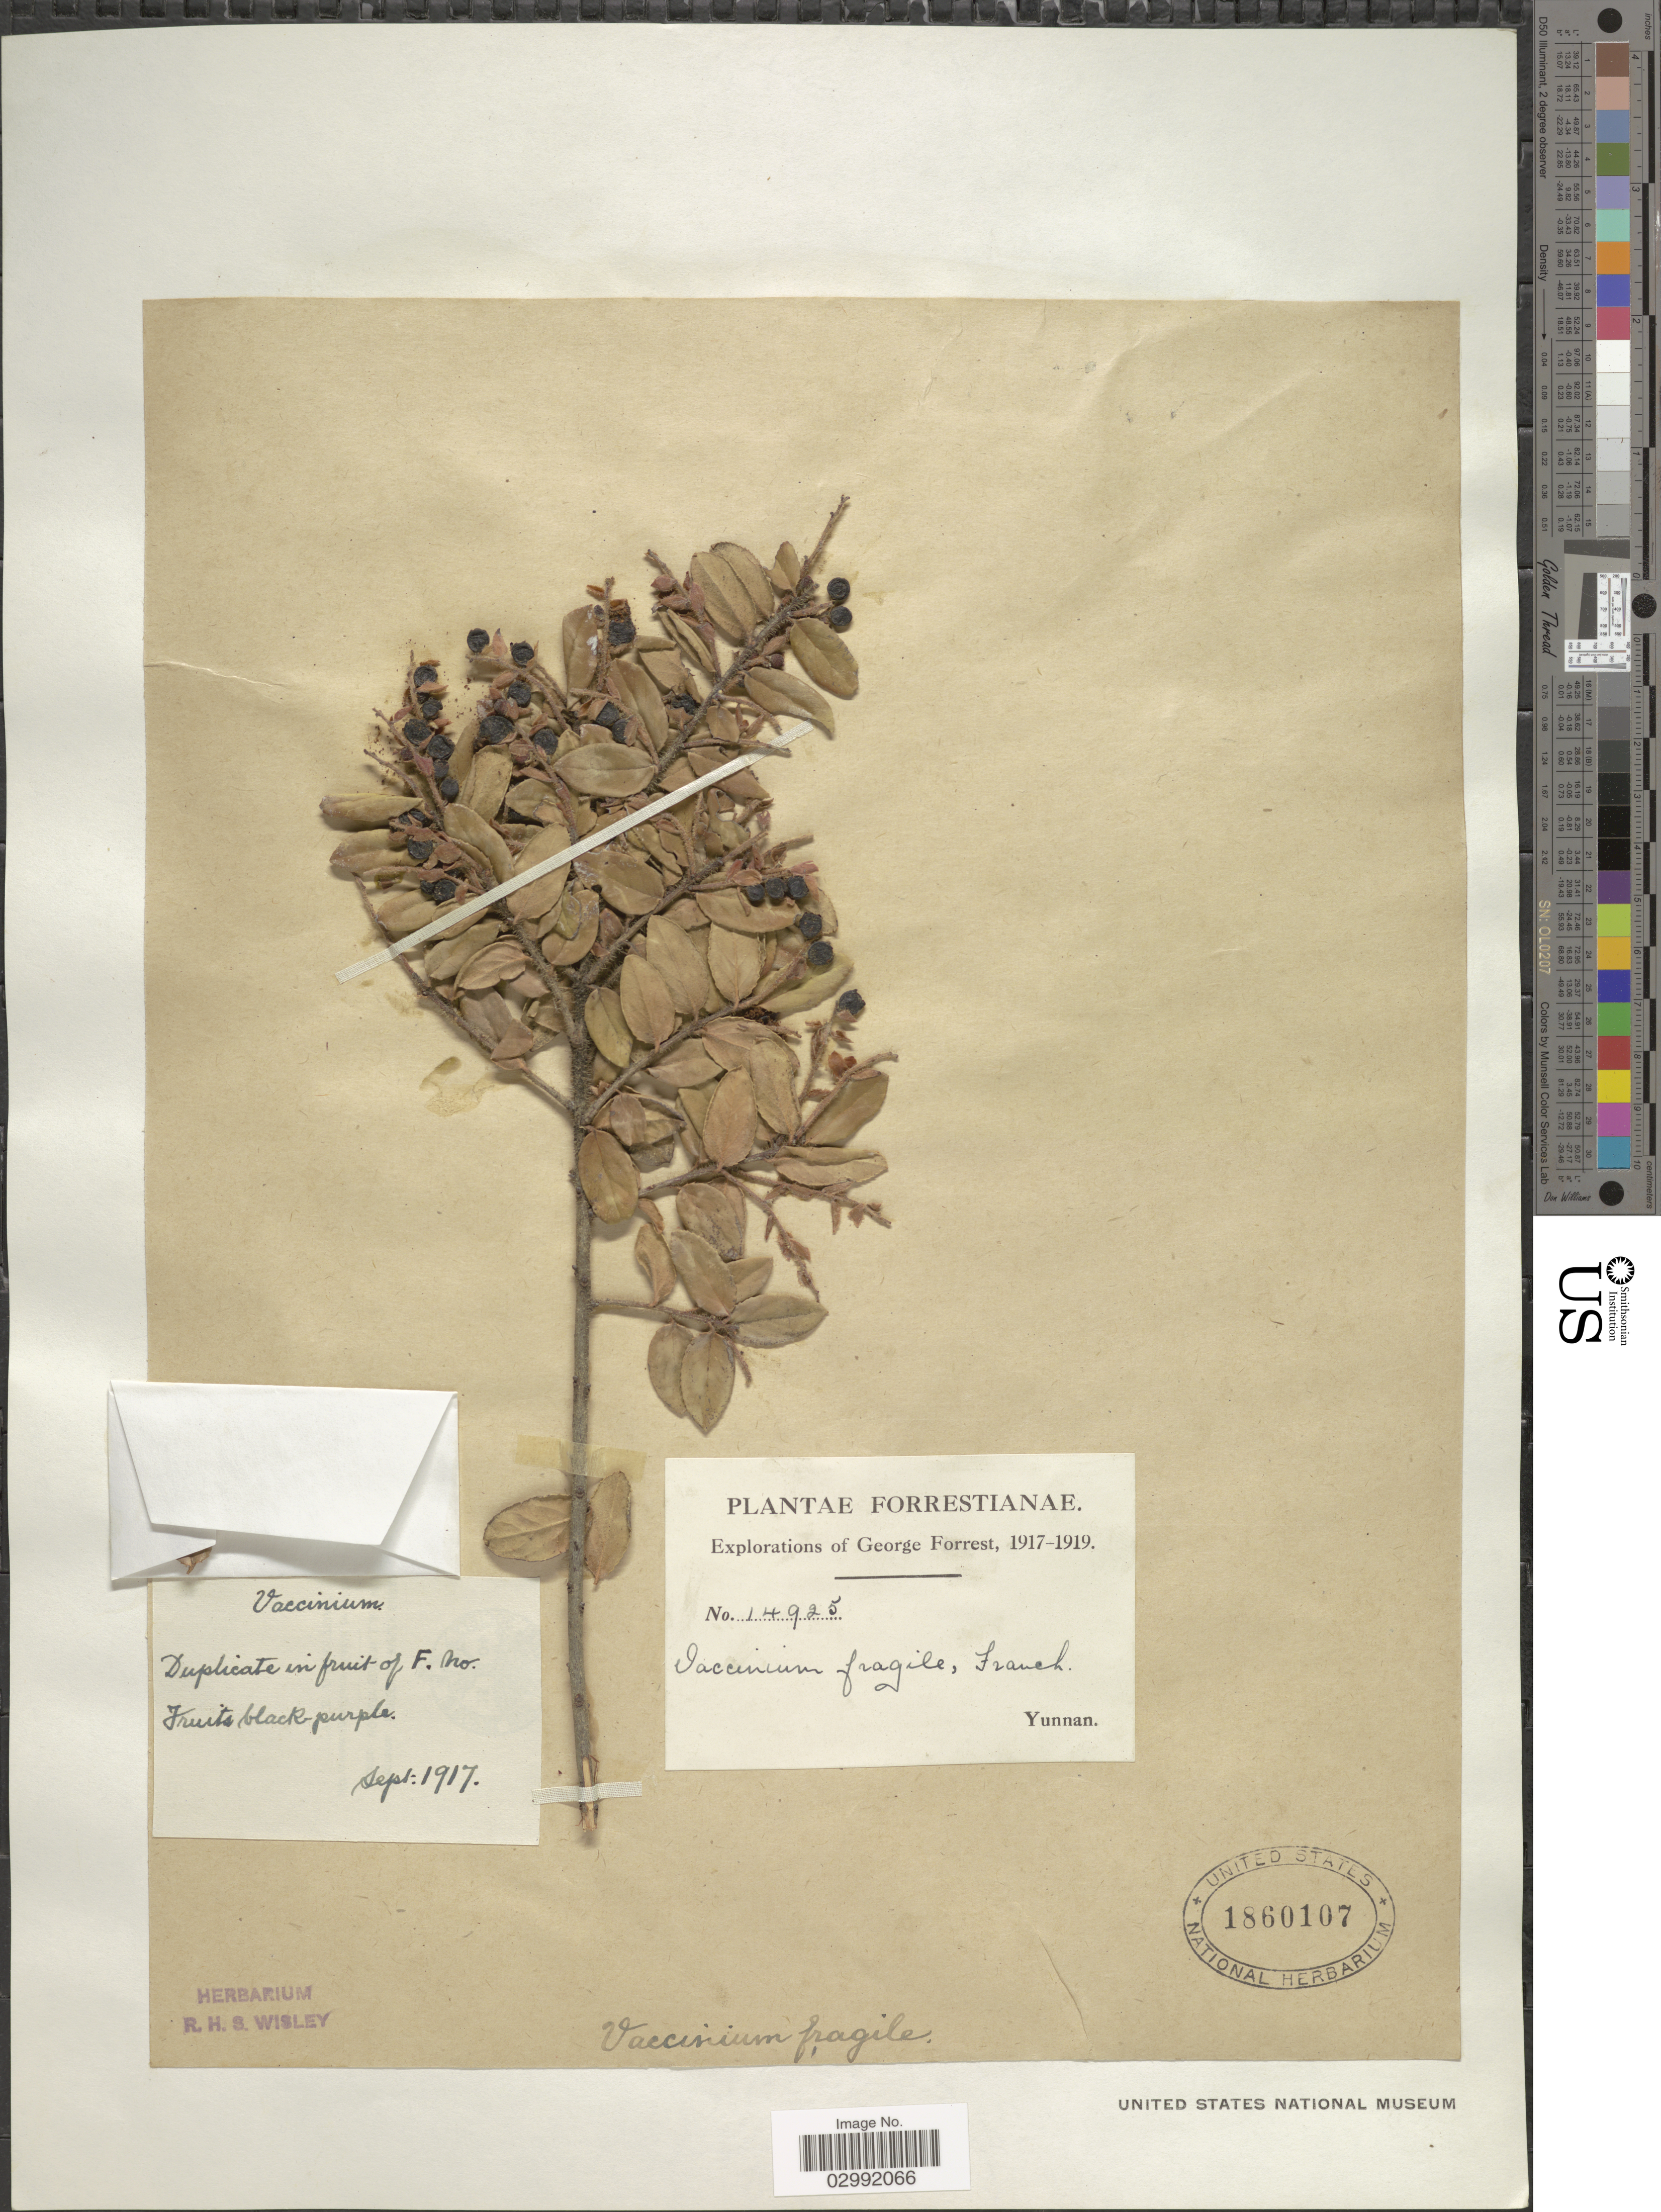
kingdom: Plantae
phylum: Tracheophyta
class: Magnoliopsida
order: Ericales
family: Ericaceae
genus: Vaccinium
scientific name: Vaccinium fragile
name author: Franch.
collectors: G. Forrest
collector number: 14925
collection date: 1917-09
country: China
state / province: Yunnan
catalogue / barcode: US 1860107